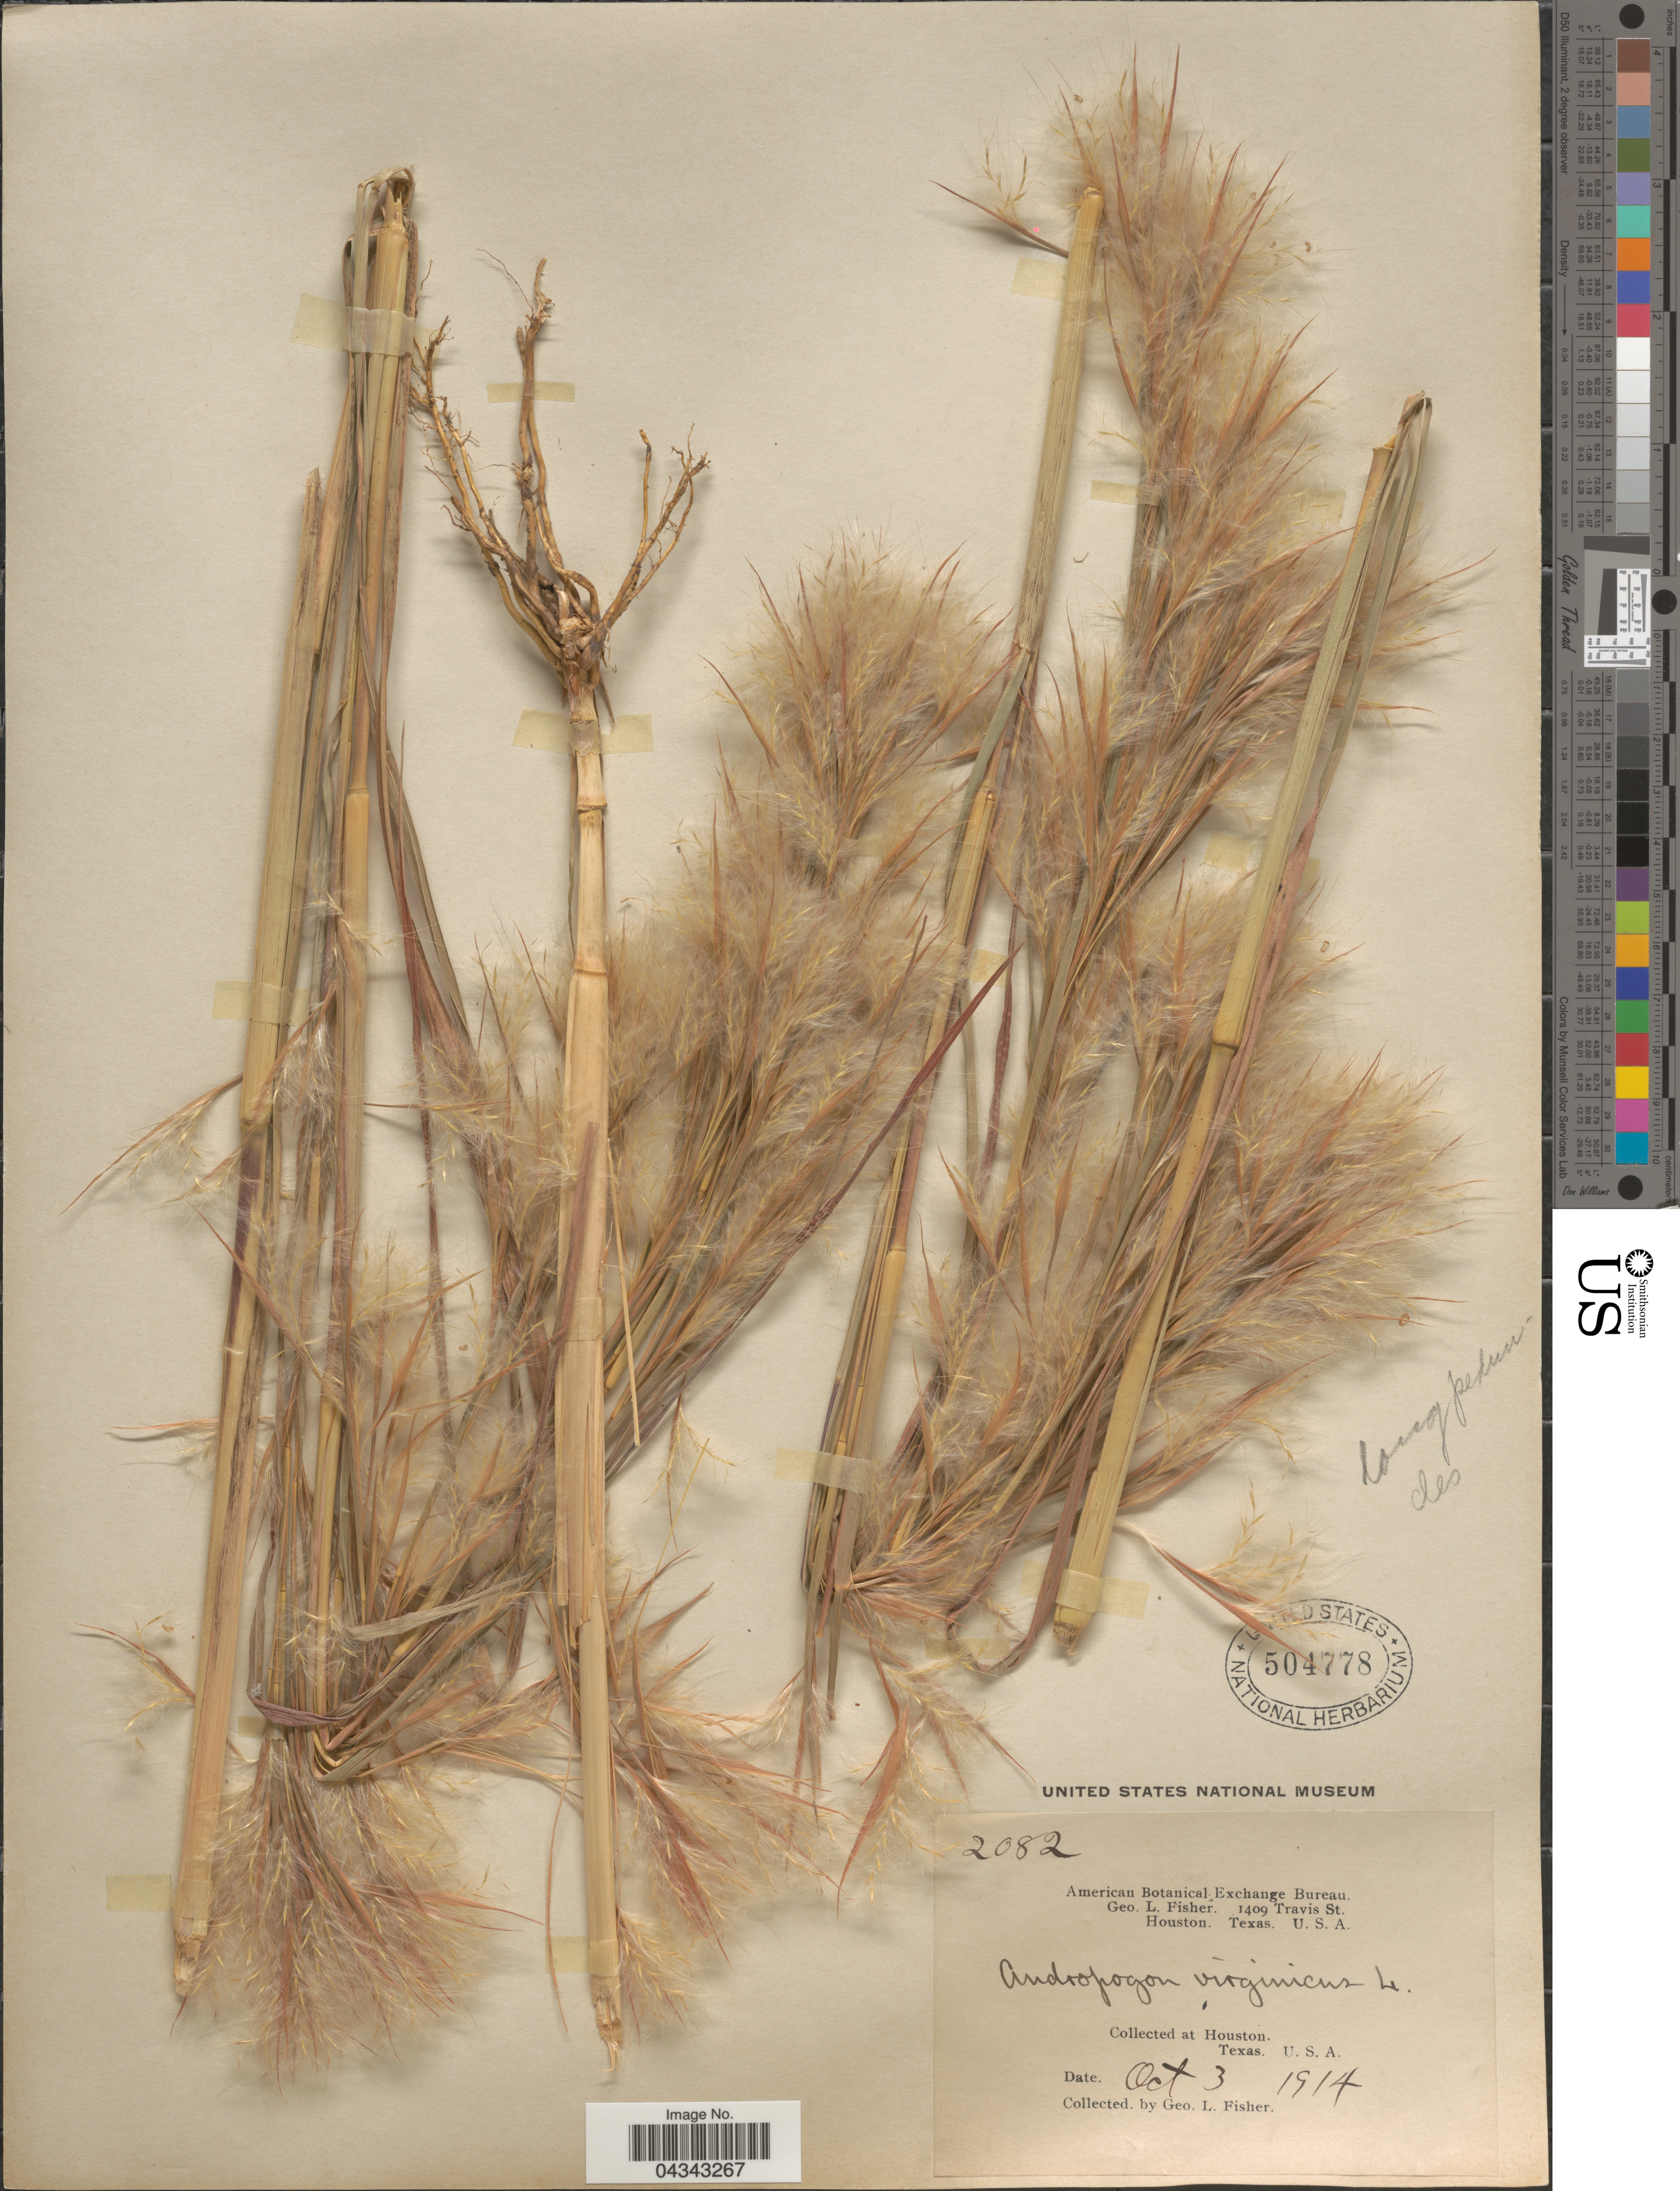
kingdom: Plantae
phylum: Tracheophyta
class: Liliopsida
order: Poales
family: Poaceae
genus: Andropogon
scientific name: Andropogon glomeratus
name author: (Walter) Britton, Stearns & Poggenb.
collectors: G. L. Fisher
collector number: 2082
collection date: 1914-10-03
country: United States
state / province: Texas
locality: At Houston.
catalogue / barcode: US 504778